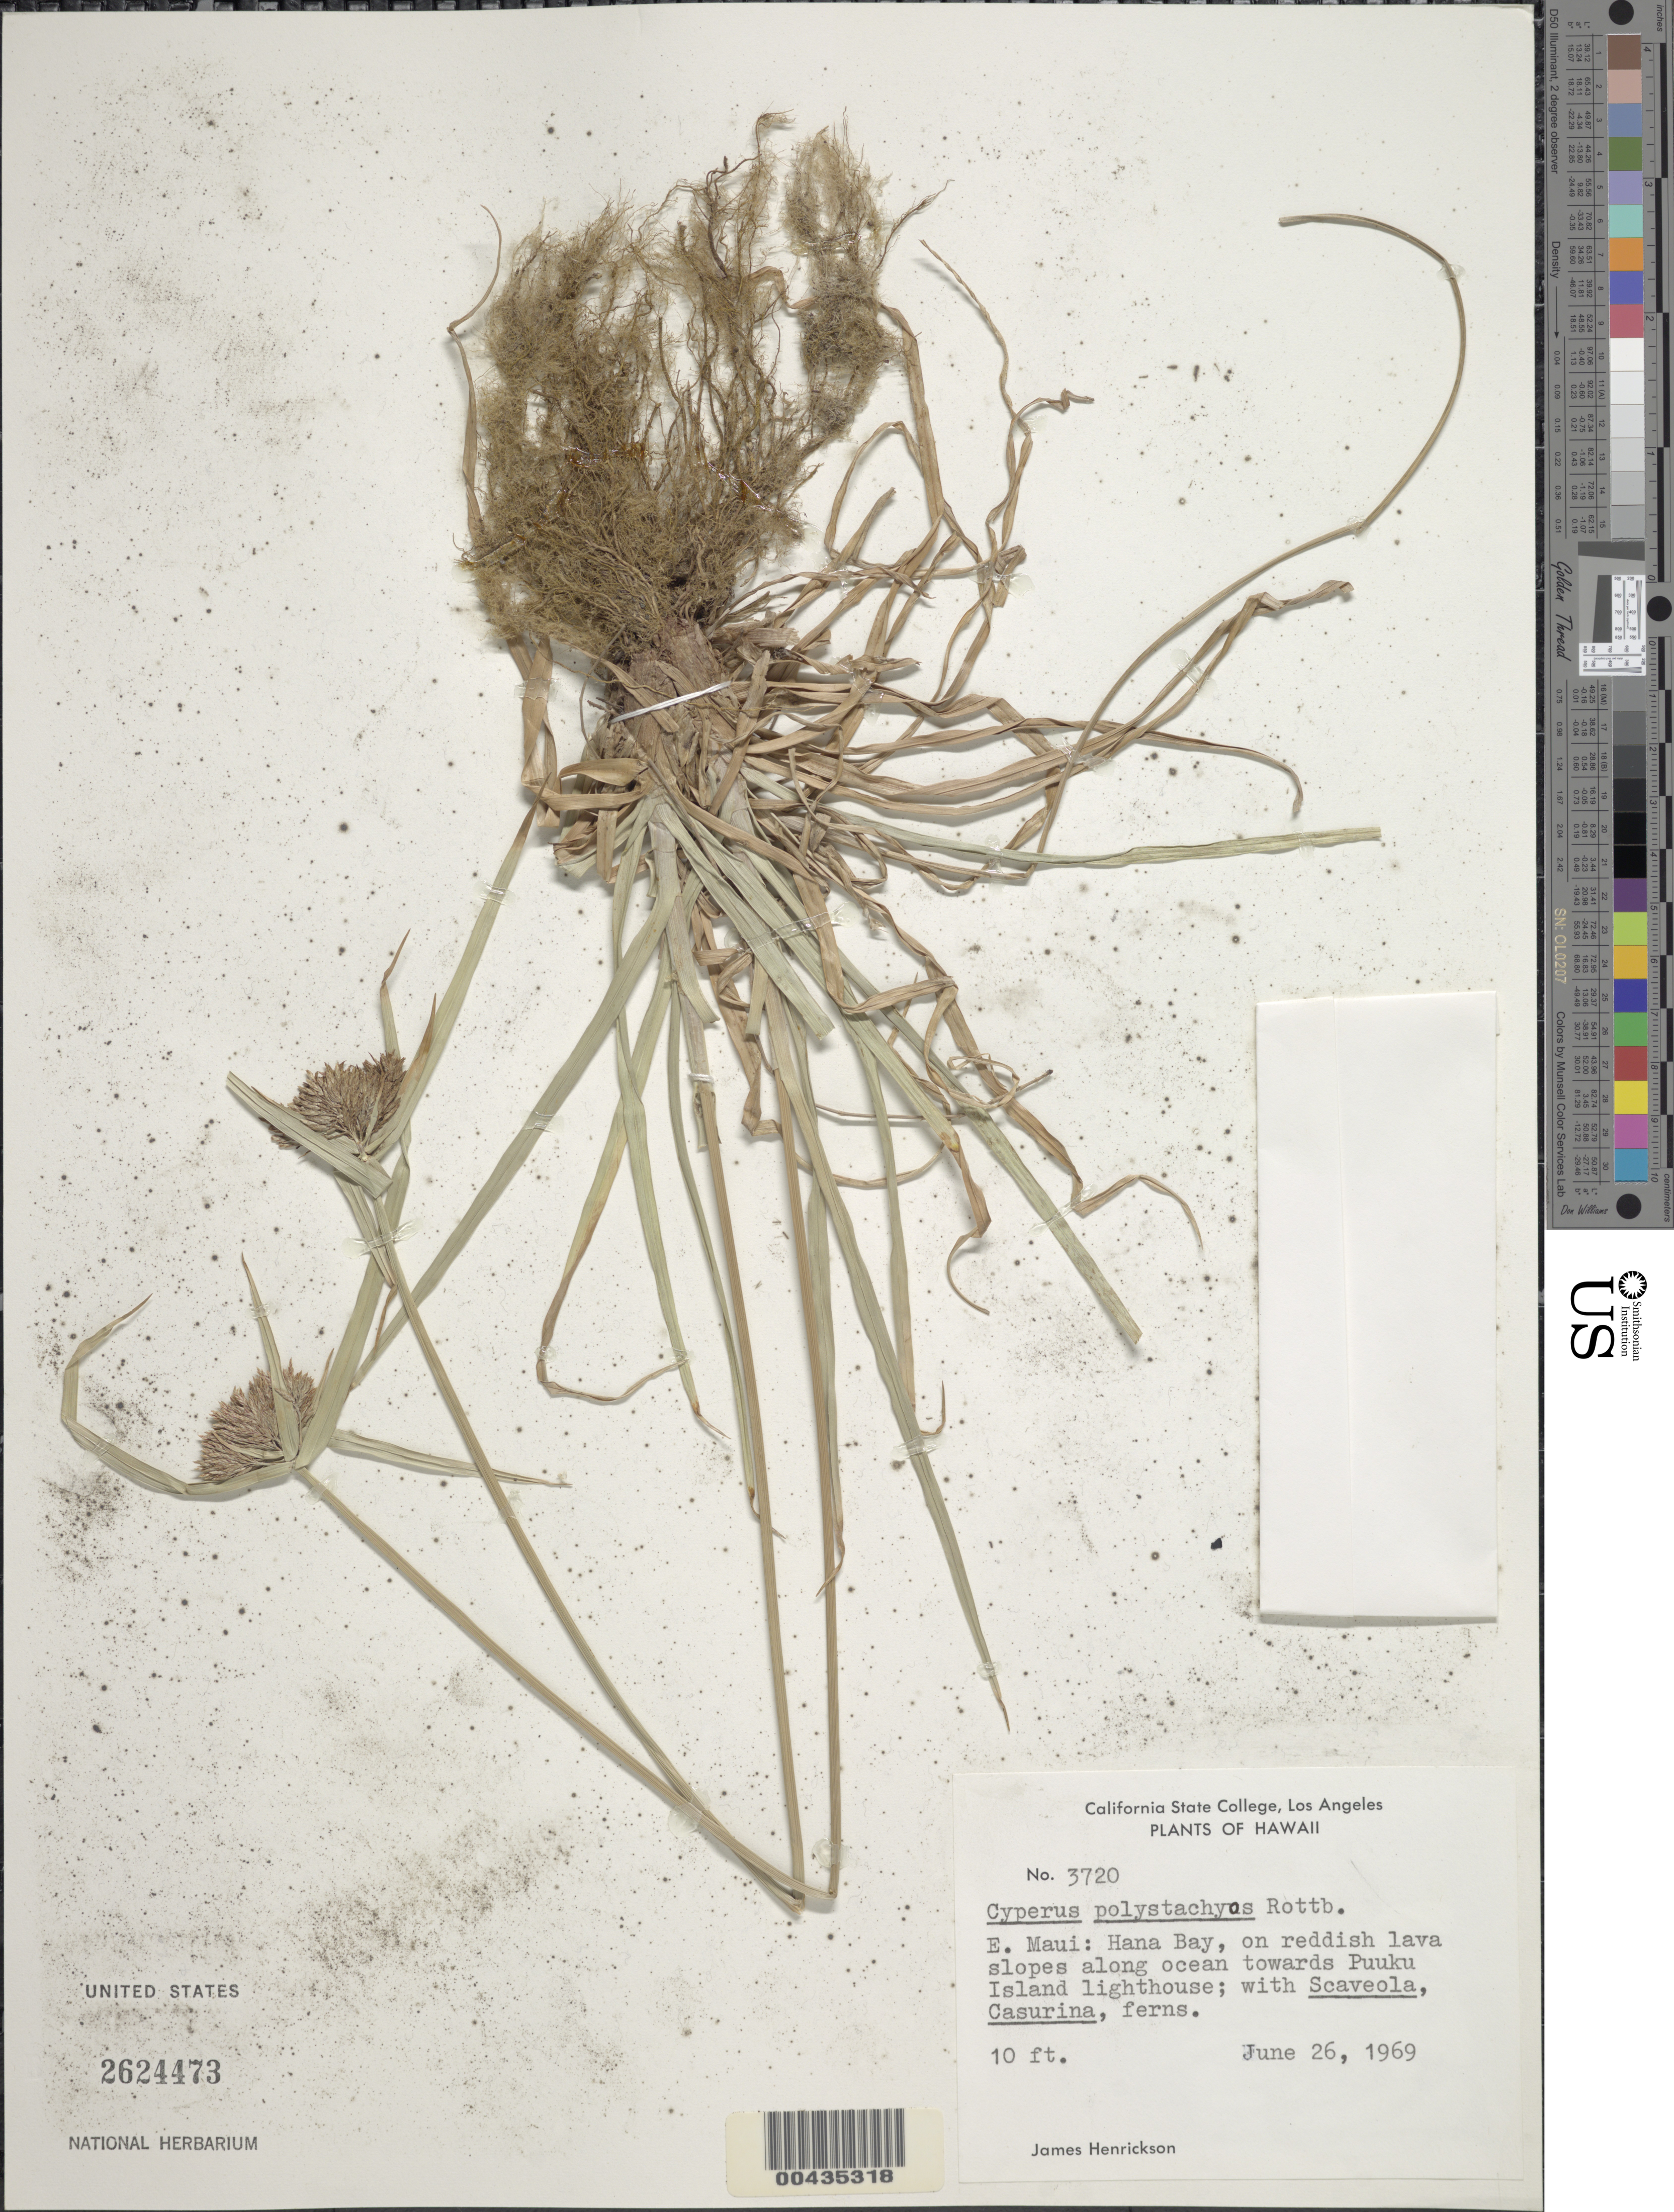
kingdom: Plantae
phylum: Tracheophyta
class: Liliopsida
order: Poales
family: Cyperaceae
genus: Cyperus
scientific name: Cyperus polystachyos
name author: Rottb.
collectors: J. S. Henrickson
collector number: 3720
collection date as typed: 26 Jun 1969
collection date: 1969-06-26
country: United States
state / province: Hawaii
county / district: Maui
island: Maui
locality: E Maui: Hana Bay, on lava slopes along ocean towards Puuku Island Lighthouse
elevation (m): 3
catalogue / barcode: US 2624473